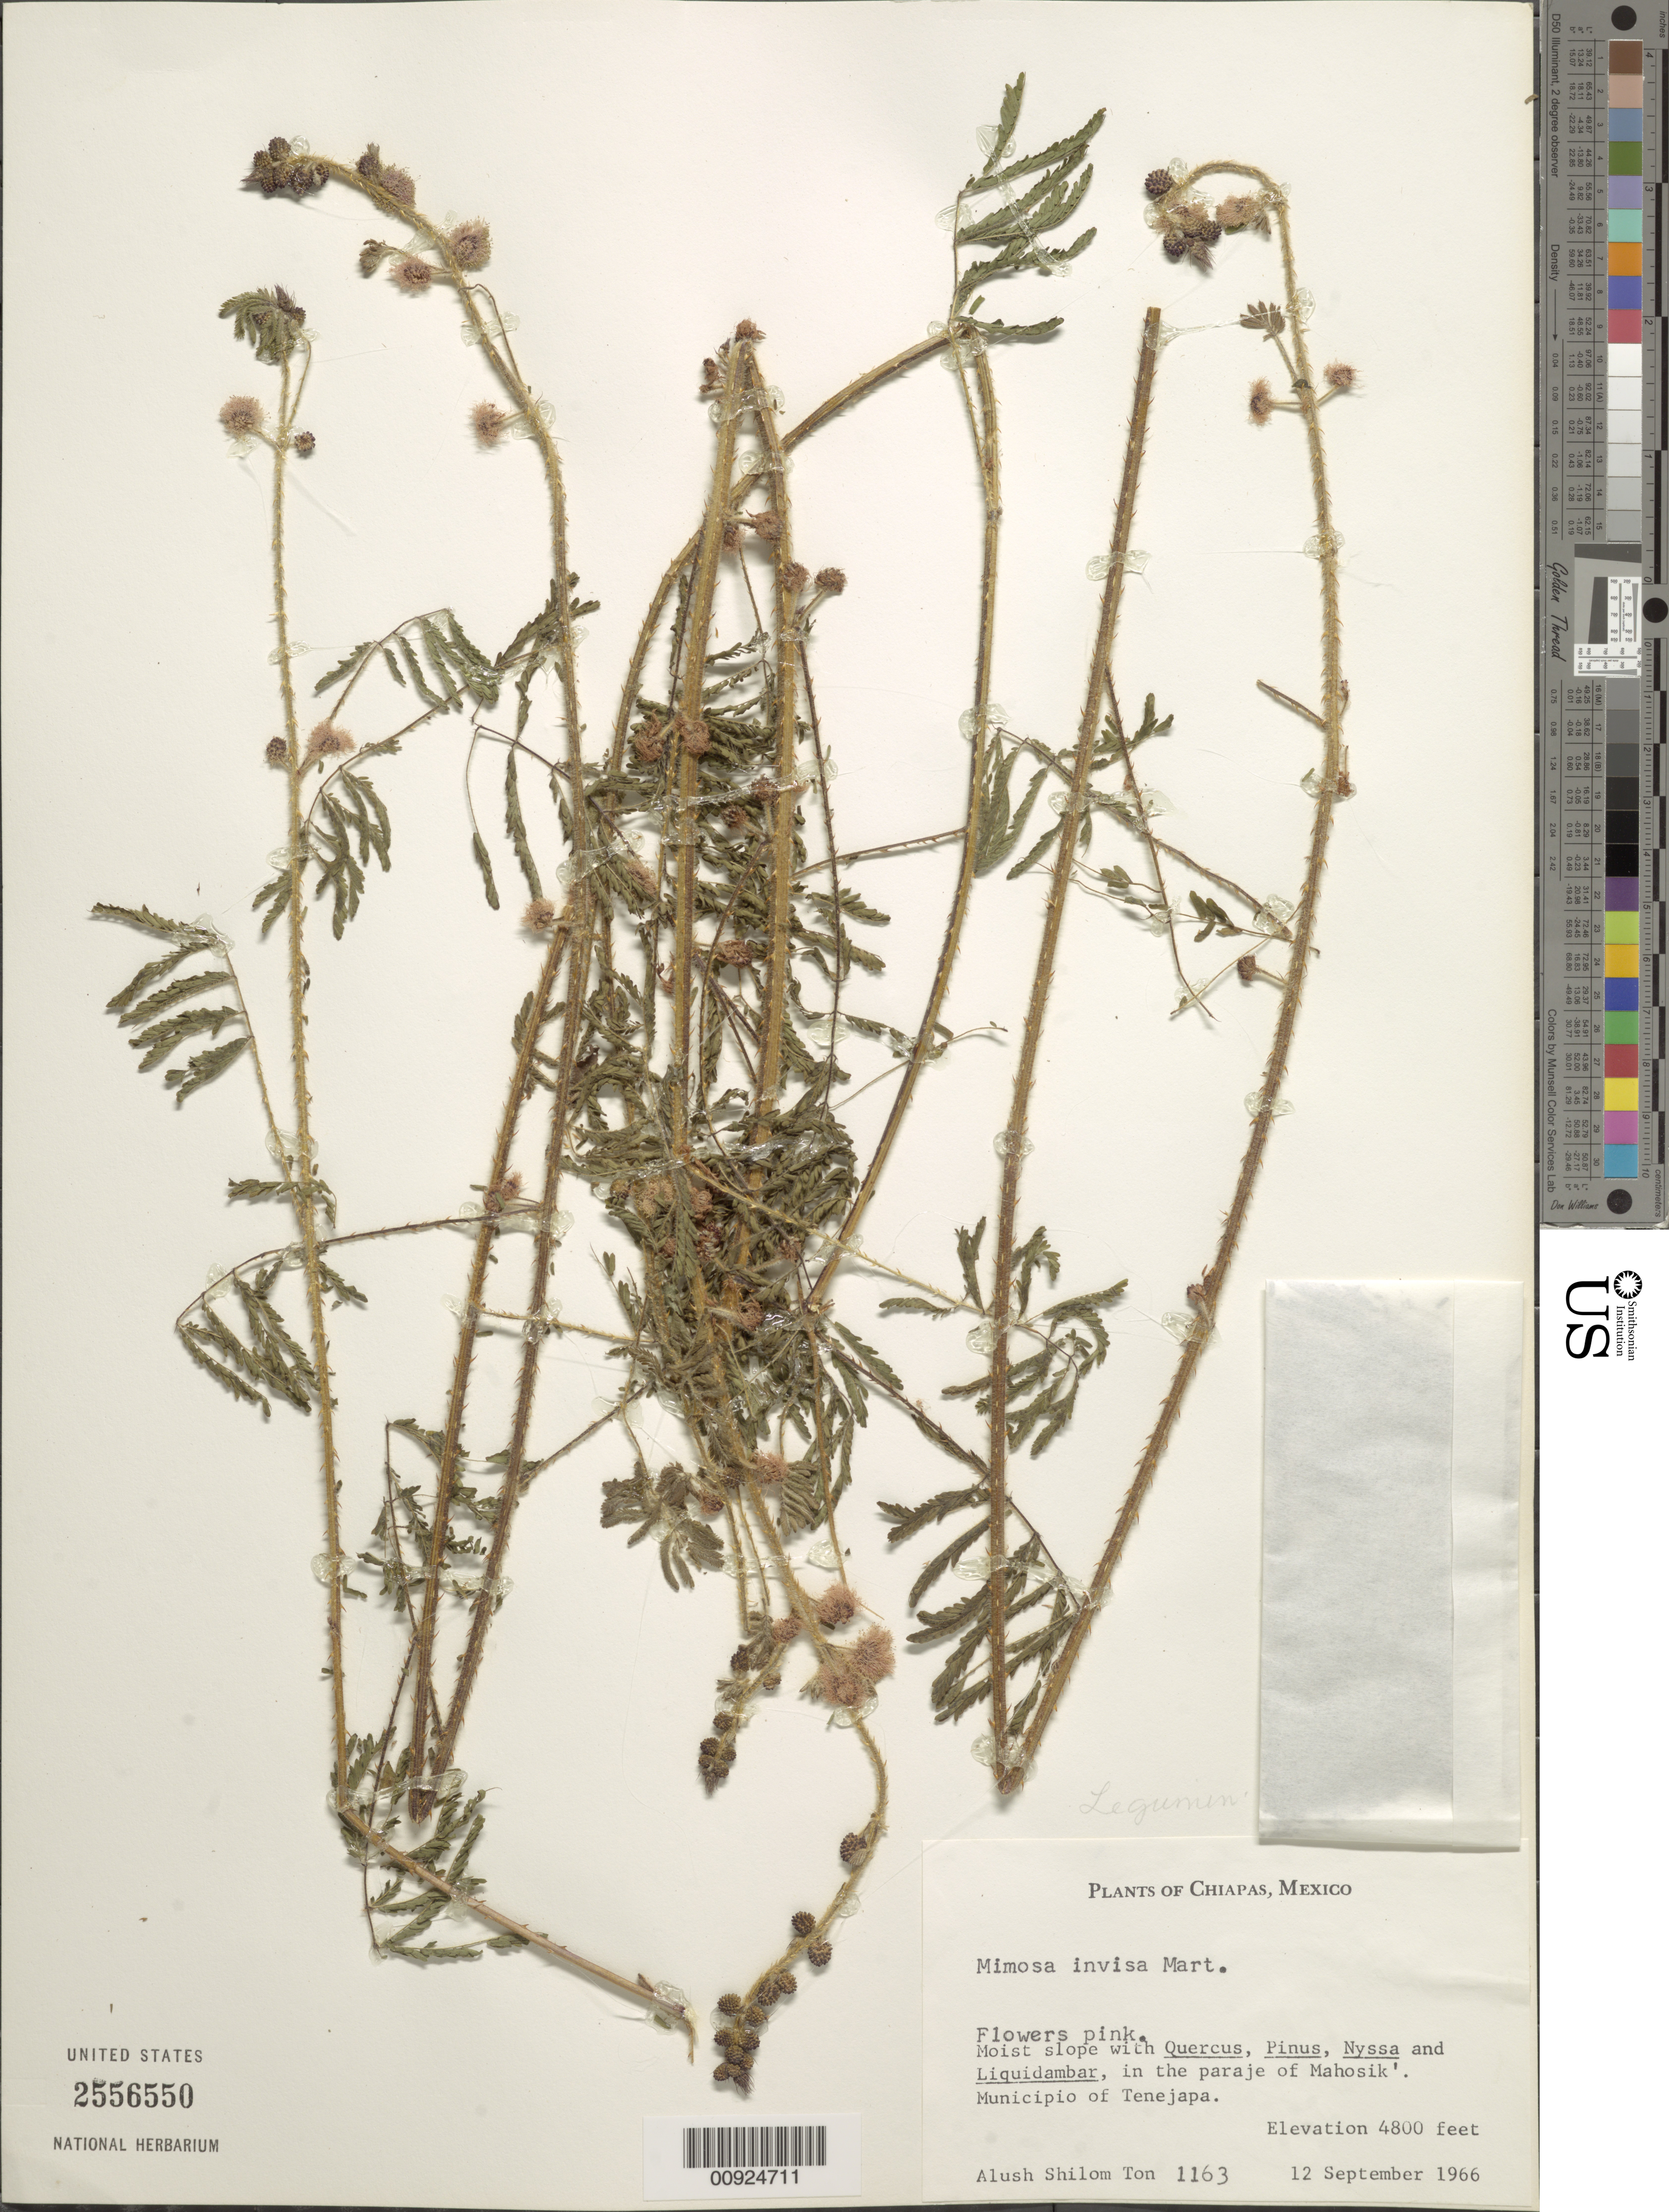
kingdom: Plantae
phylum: Tracheophyta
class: Magnoliopsida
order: Fabales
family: Fabaceae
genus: Mimosa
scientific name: Mimosa invisa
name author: Mart. ex Colla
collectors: A. Shilom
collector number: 1163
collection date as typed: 12 Sep 1966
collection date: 1966-09-12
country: Mexico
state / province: Chiapas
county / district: Tenejapa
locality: Paraje of Mahosik'. Municipio of Tenejapa, Chiapas.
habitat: Moist slope with Quercus, Pinus, Nyssa and Liquidambar.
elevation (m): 1463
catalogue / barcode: US 2556550